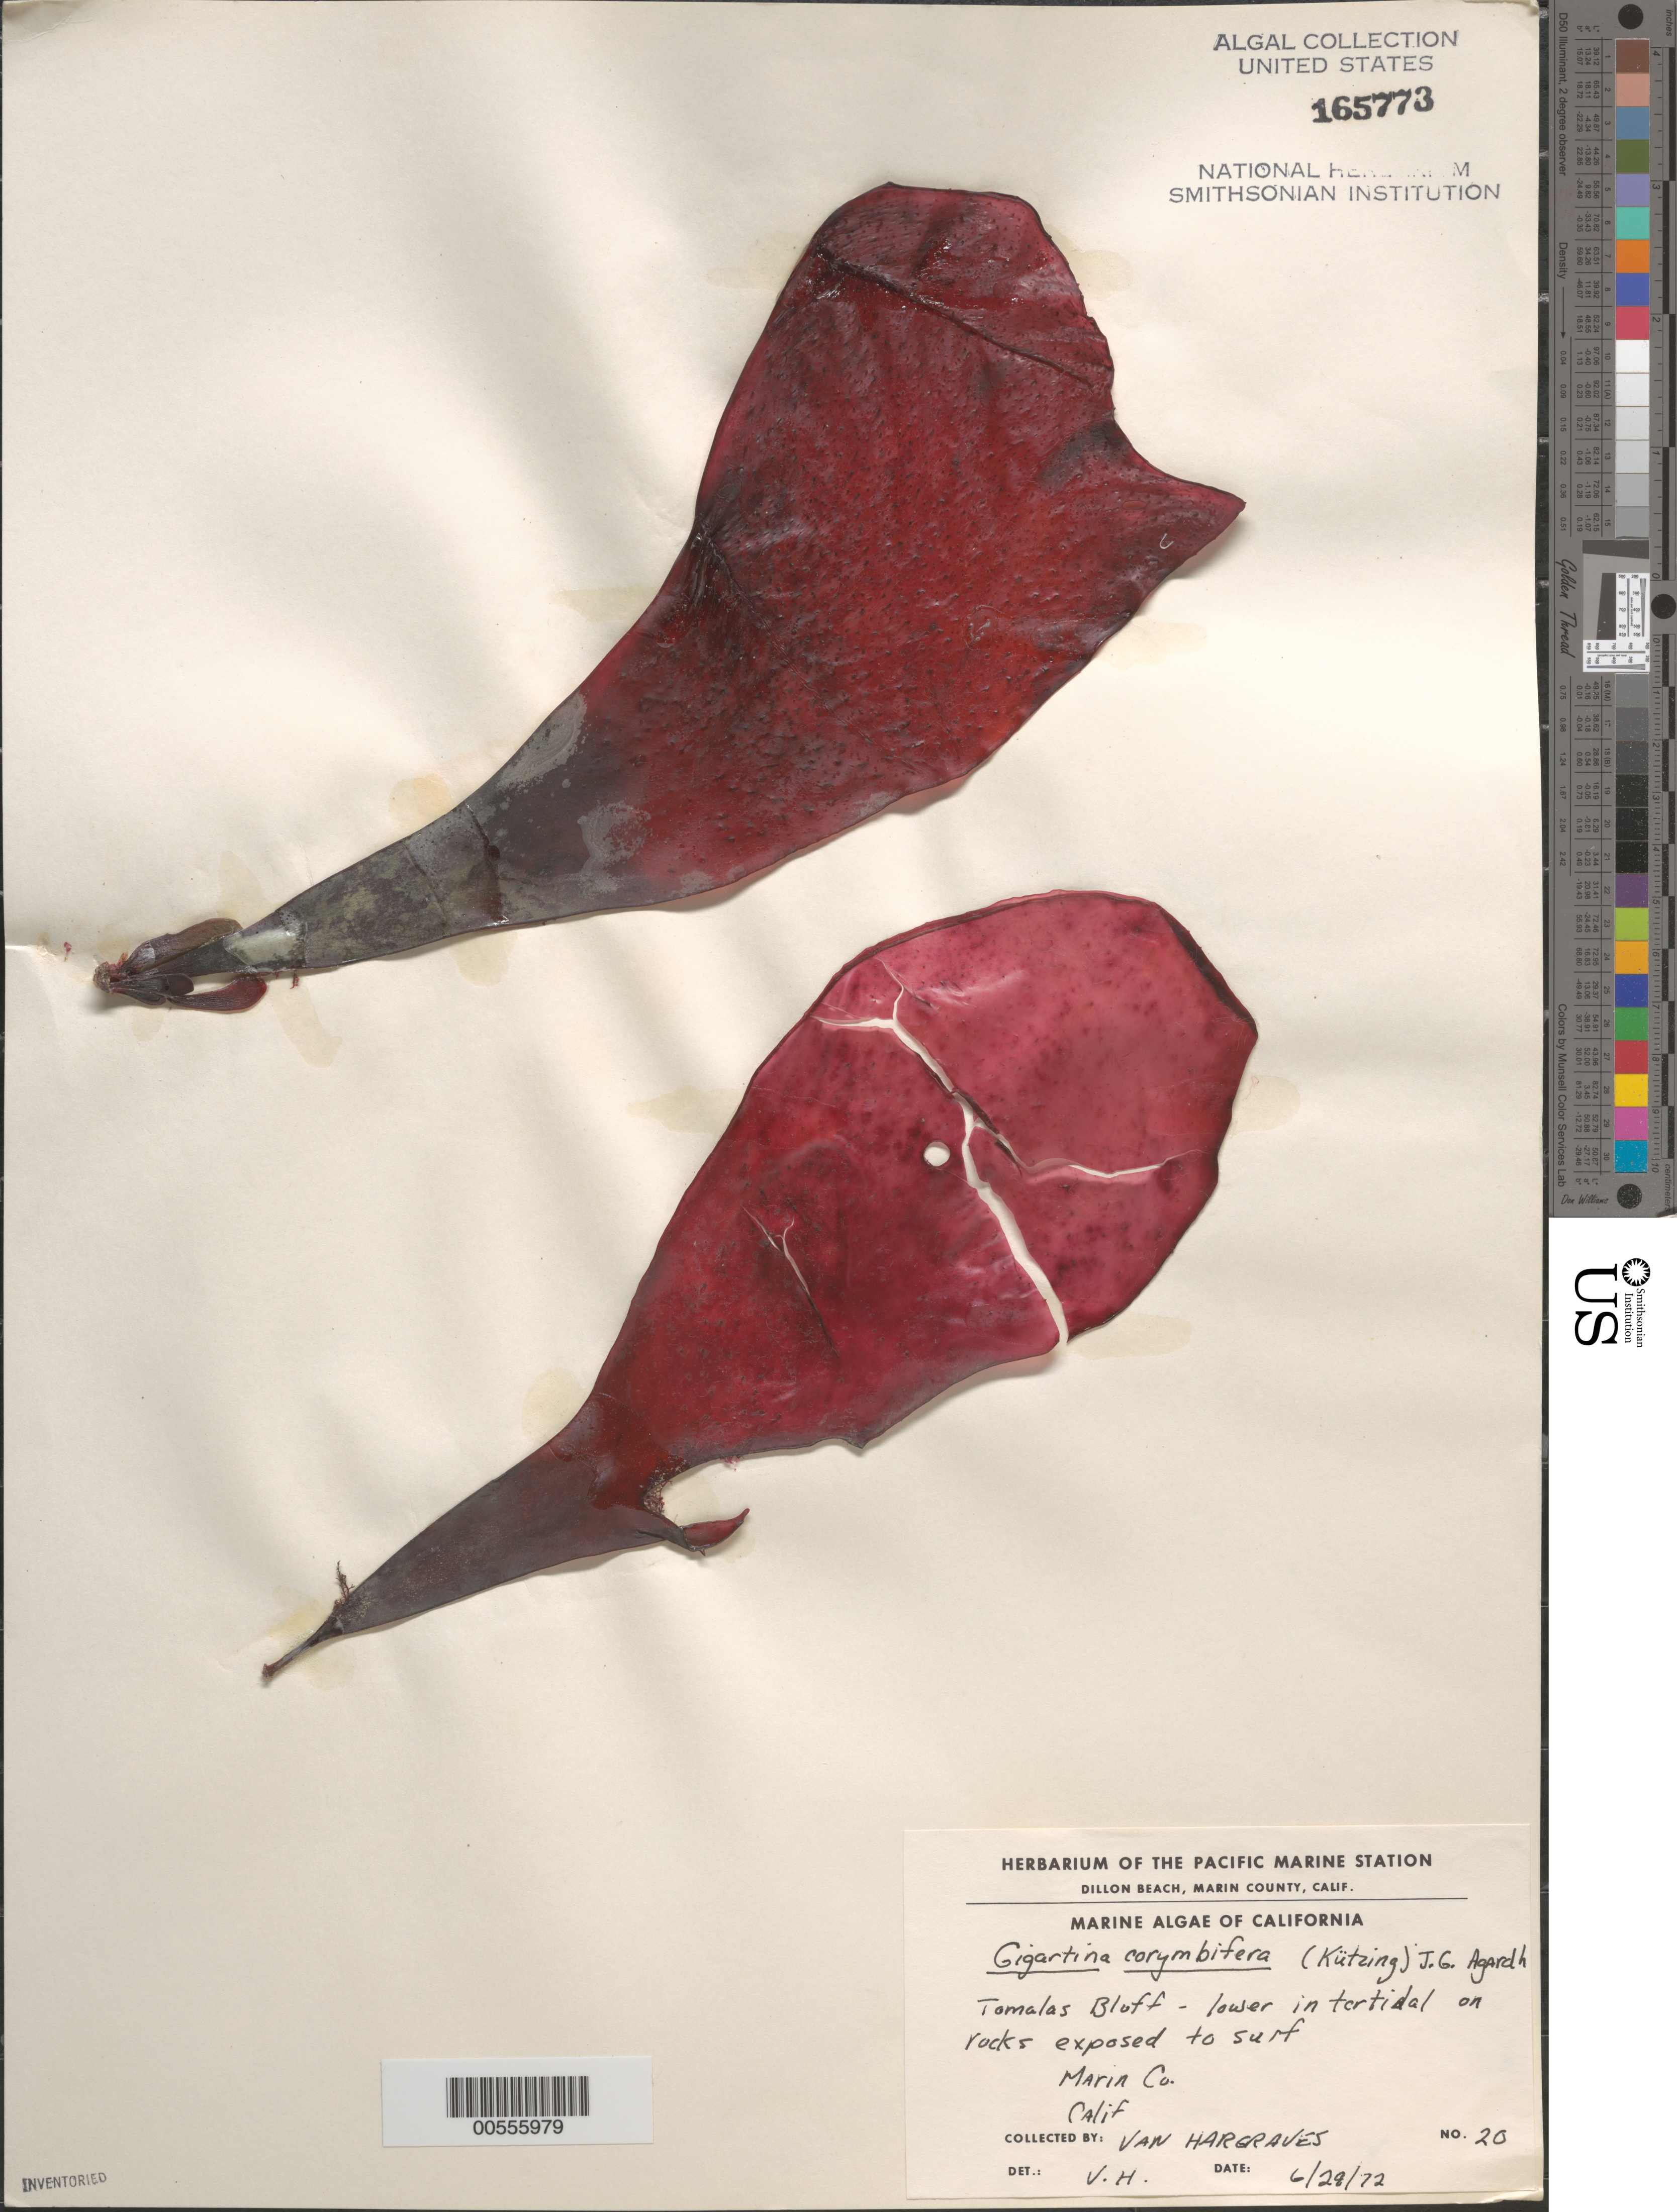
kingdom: Plantae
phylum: Rhodophyta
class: Florideophyceae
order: Gigartinales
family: Gigartinaceae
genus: Chondracanthus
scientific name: Chondracanthus corymbiferus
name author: (Kütz.) Guiry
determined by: Algae name updating Project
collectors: V. Hargraves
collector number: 20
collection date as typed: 29 Jun 1972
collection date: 1972-06-29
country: United States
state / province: California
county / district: Marin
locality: Tomales Bluff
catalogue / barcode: US 165773